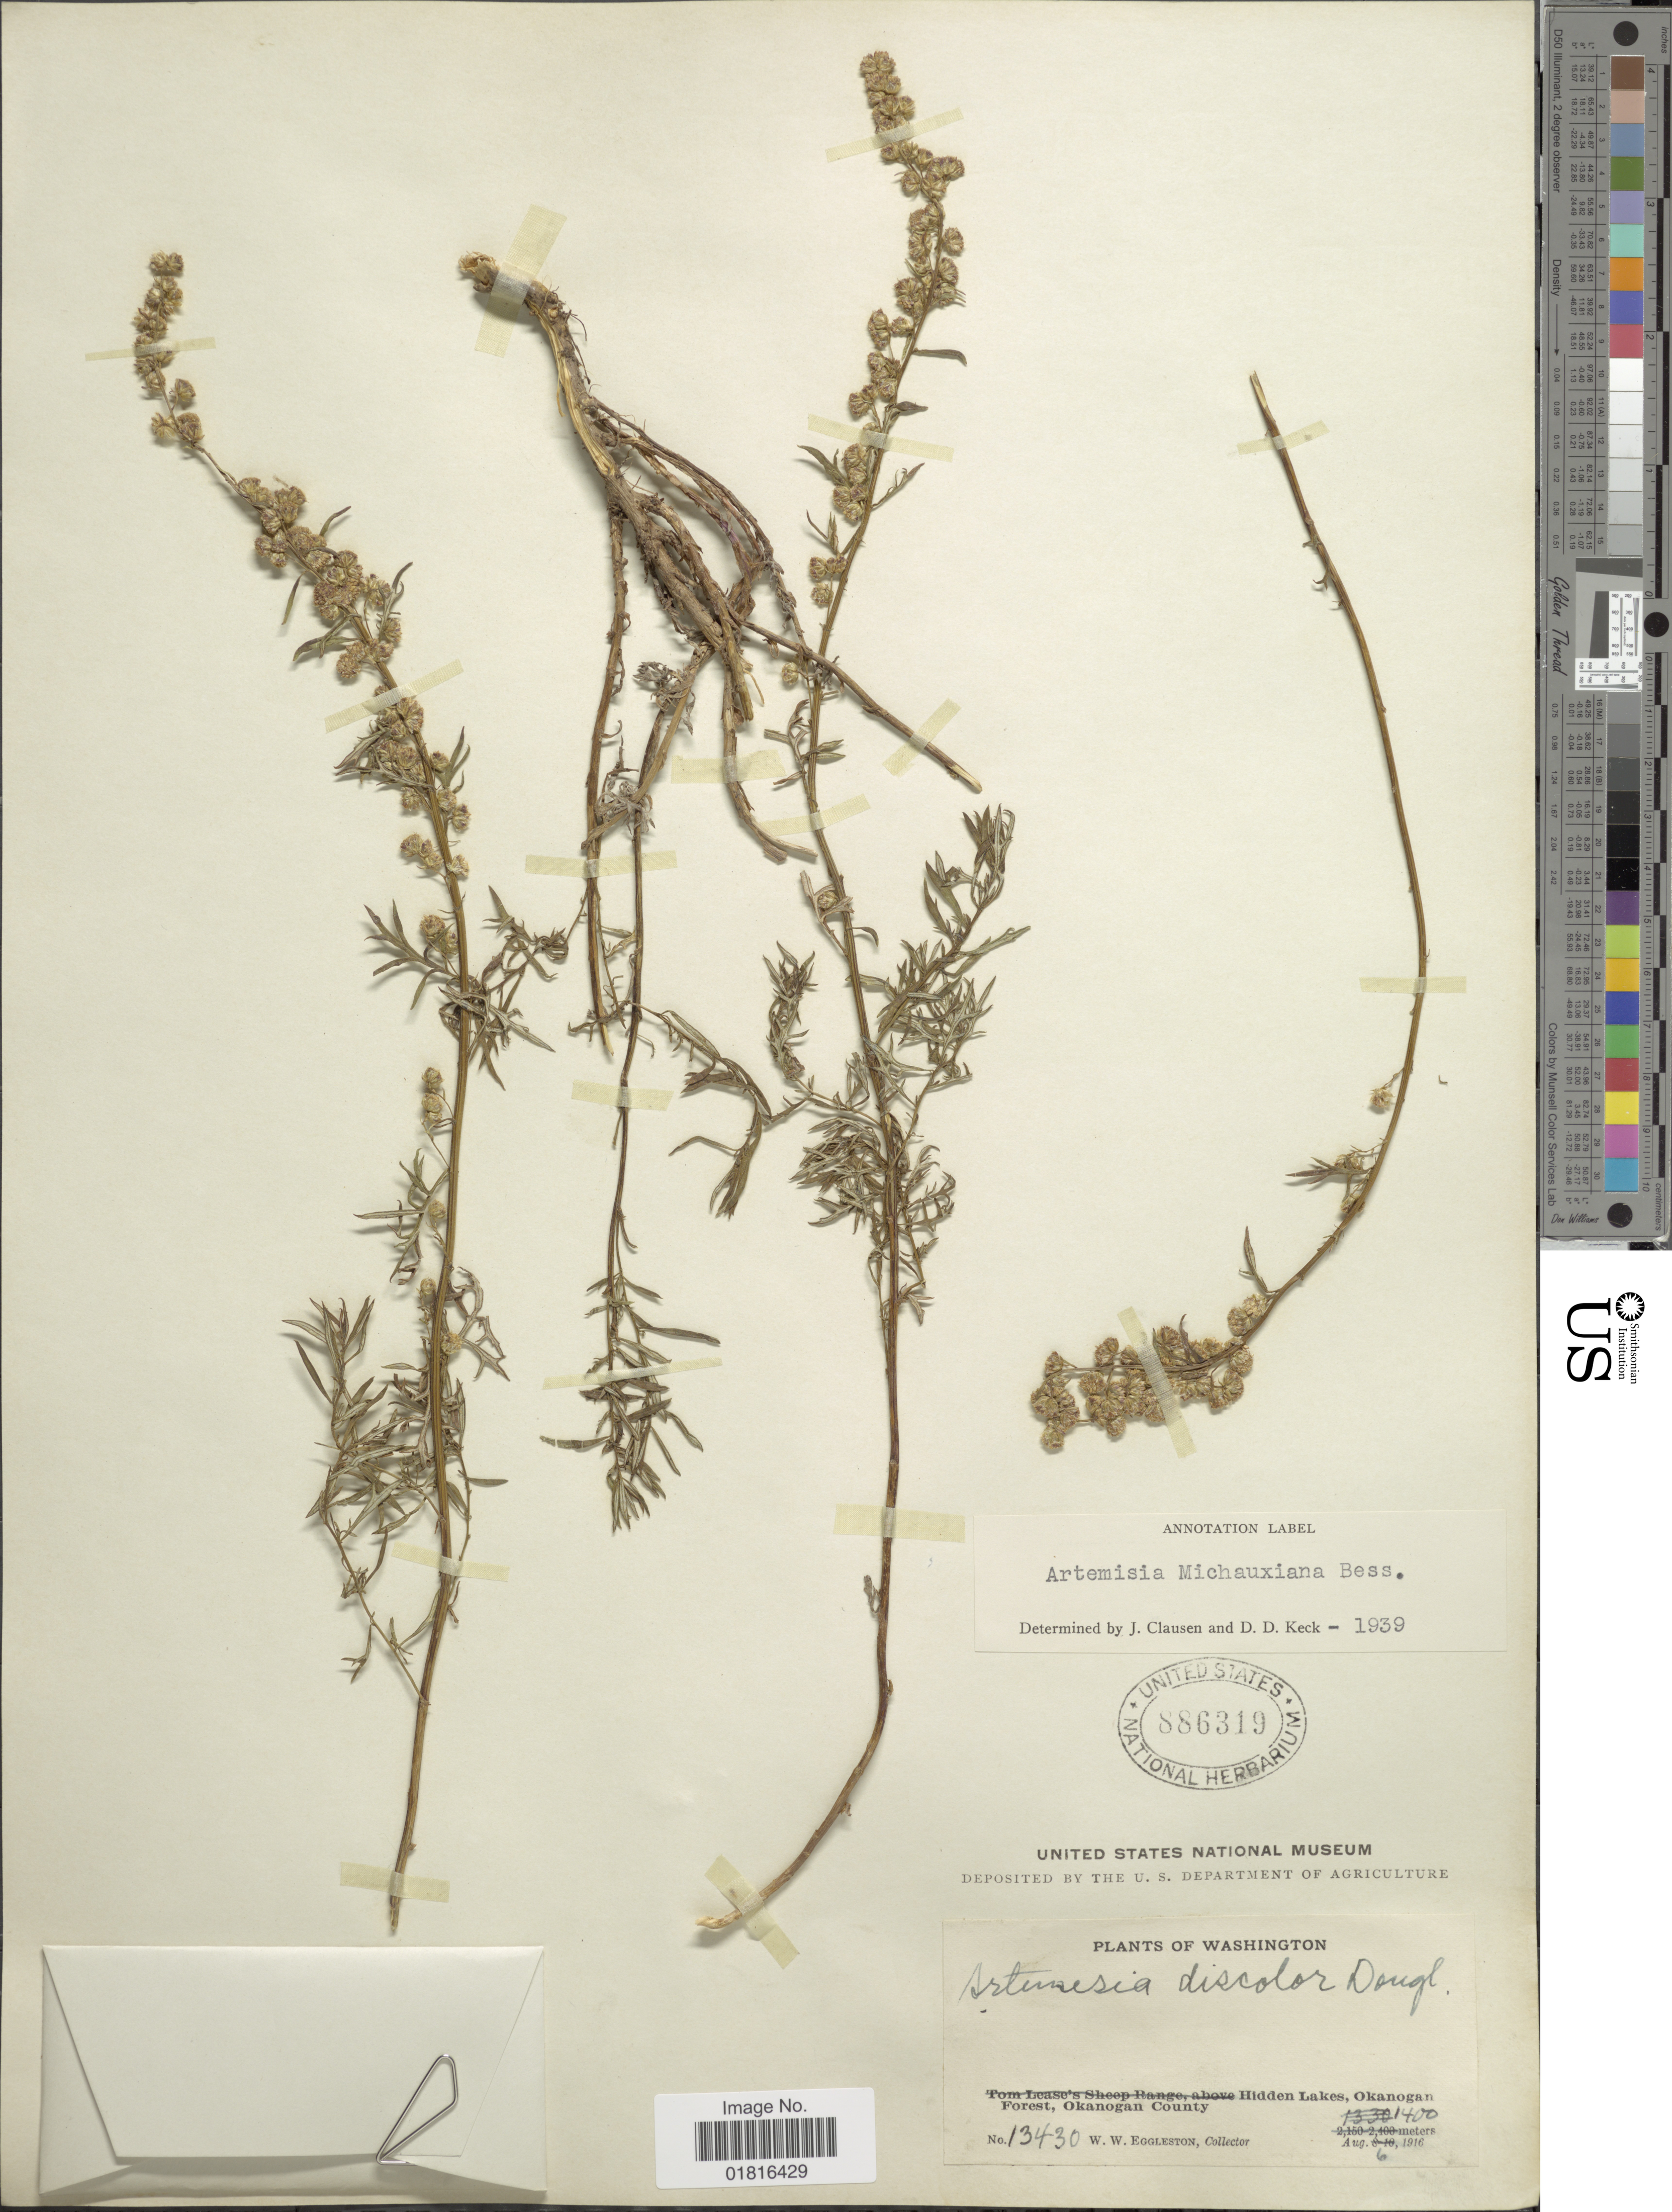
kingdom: Plantae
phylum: Tracheophyta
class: Magnoliopsida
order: Asterales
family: Asteraceae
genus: Artemisia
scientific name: Artemisia michauxiana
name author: Besser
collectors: W. W. Eggleston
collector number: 13430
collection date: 1916-08-06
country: United States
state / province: Washington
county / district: Okanogan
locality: Hidden Lakes, Okanogan Forest, Okanogan County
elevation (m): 1400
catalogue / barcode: US 886319